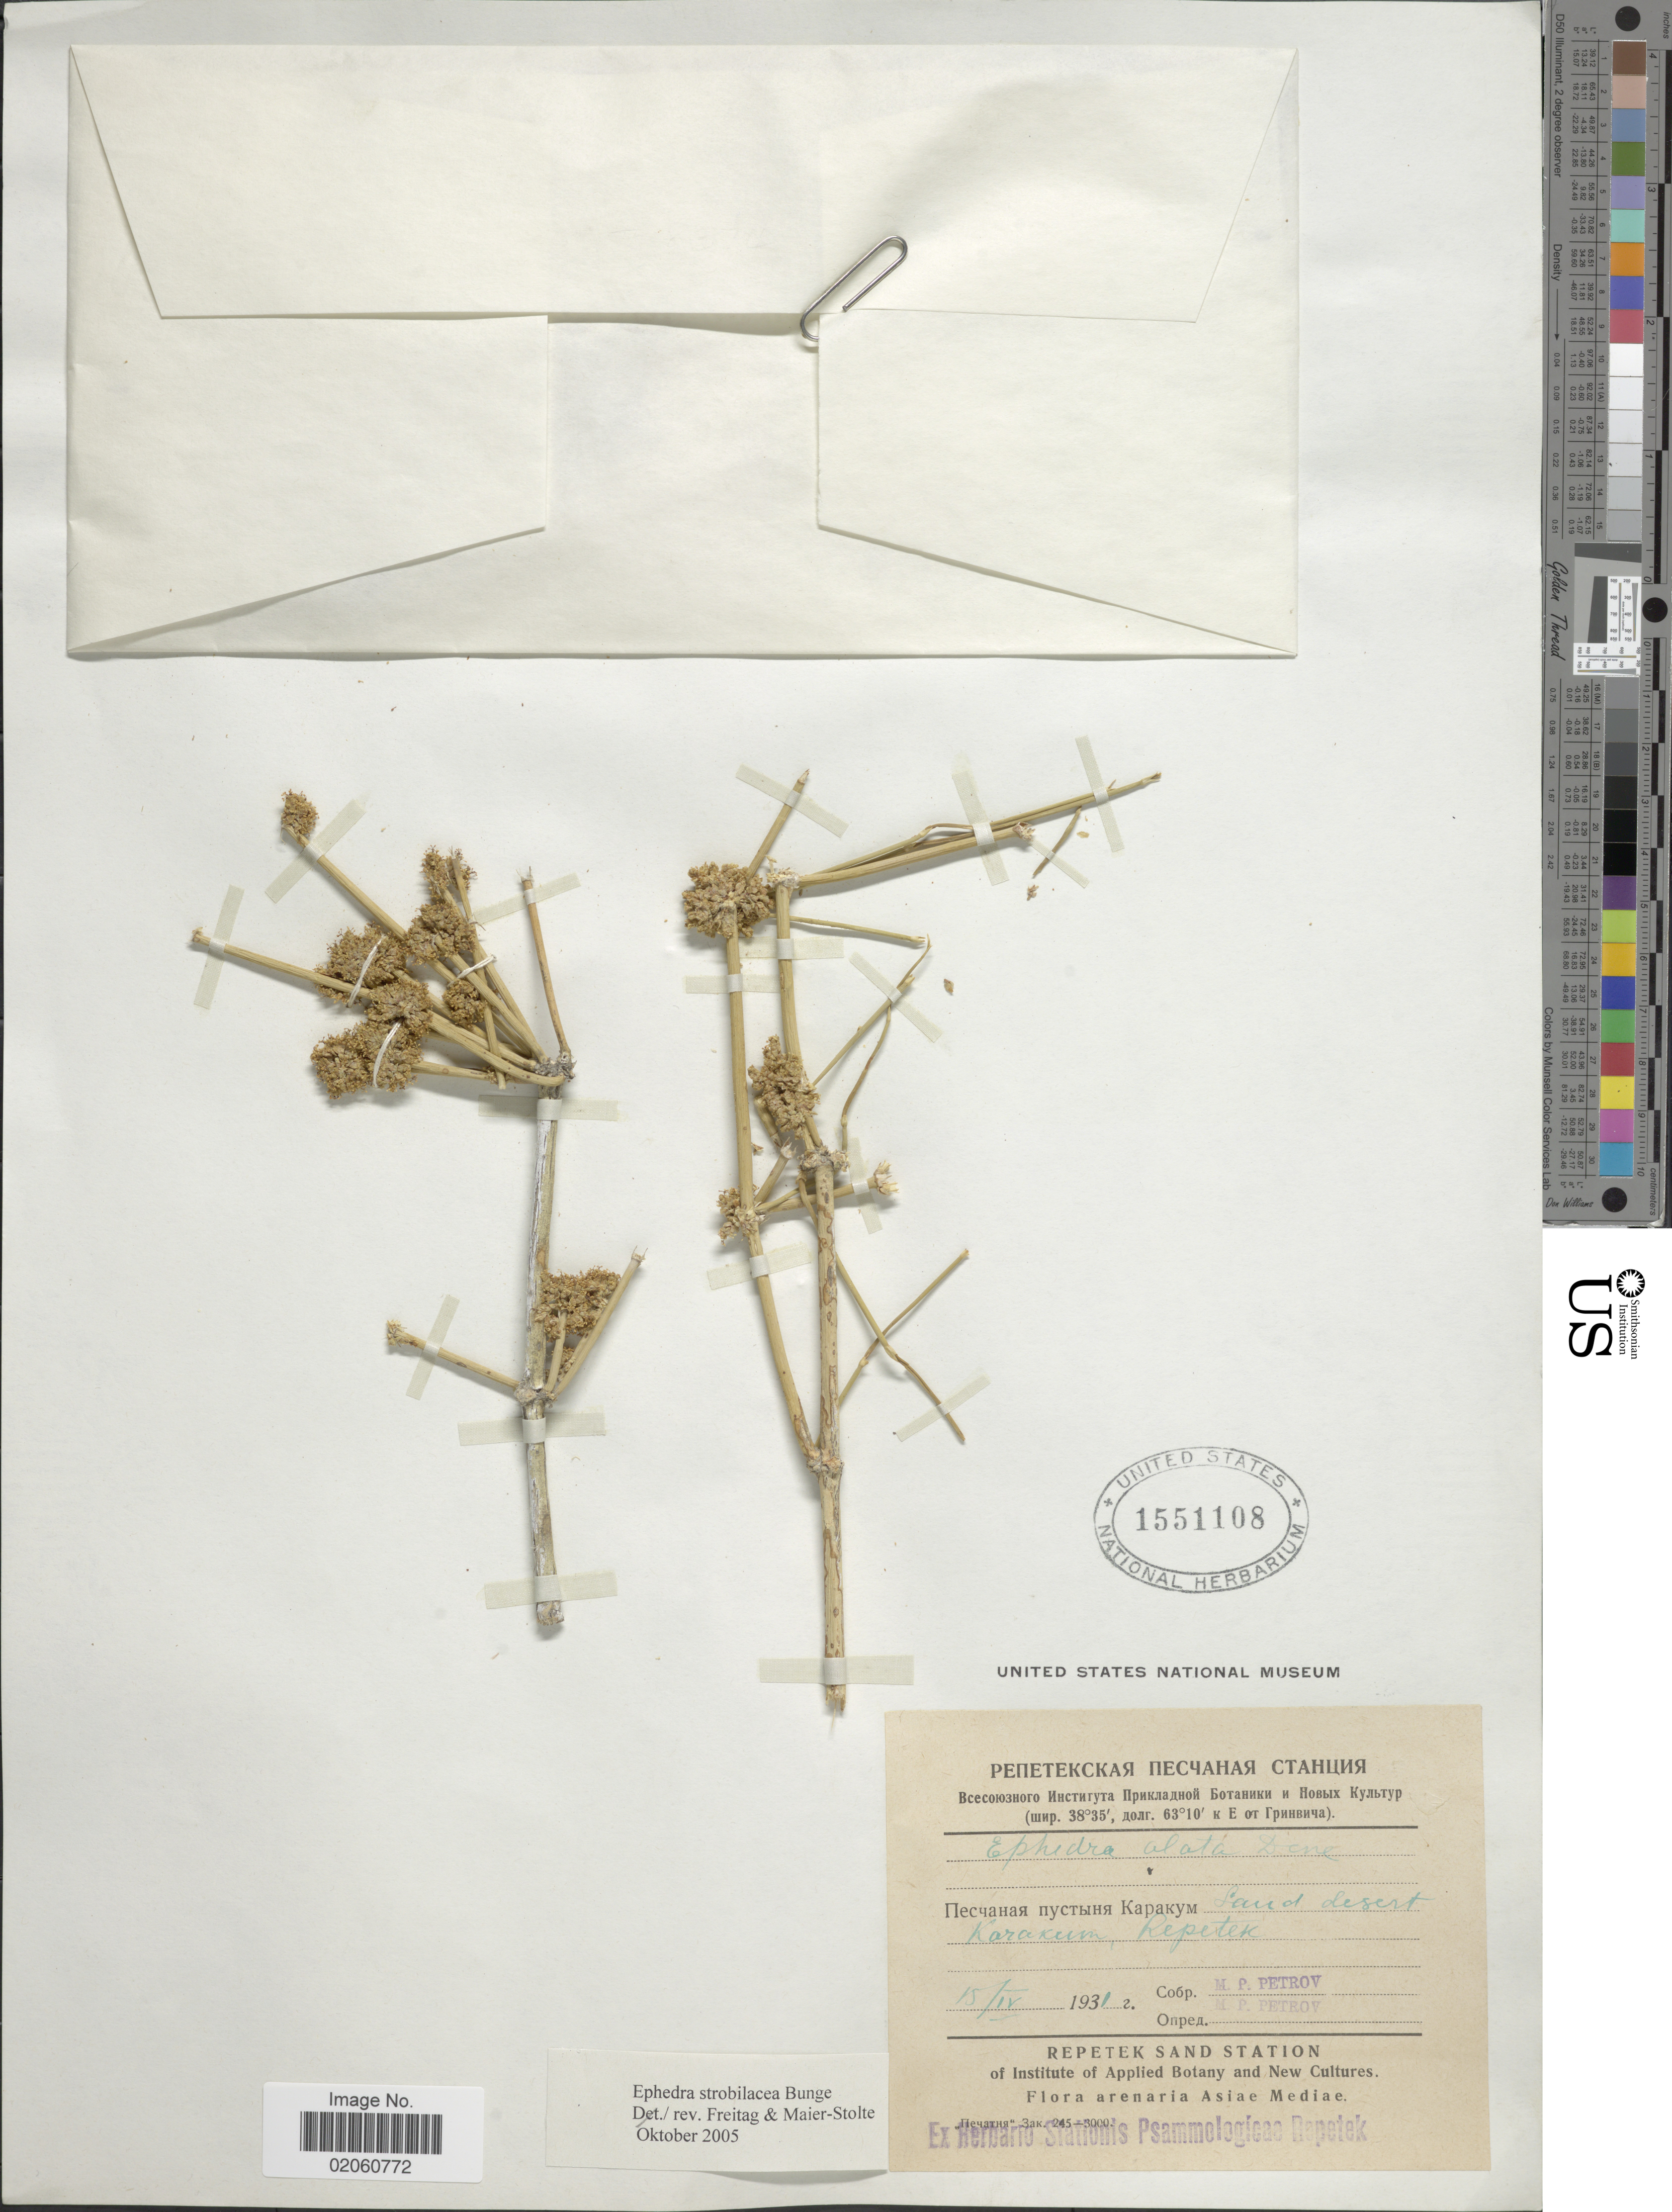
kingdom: Plantae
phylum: Tracheophyta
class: Gnetopsida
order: Ephedrales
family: Ephedraceae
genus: Ephedra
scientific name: Ephedra strobilacea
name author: Bunge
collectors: M. Petrov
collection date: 1931-10-15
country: Turkmenistan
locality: Sand desert Karakum, Repetek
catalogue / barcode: US 1551108